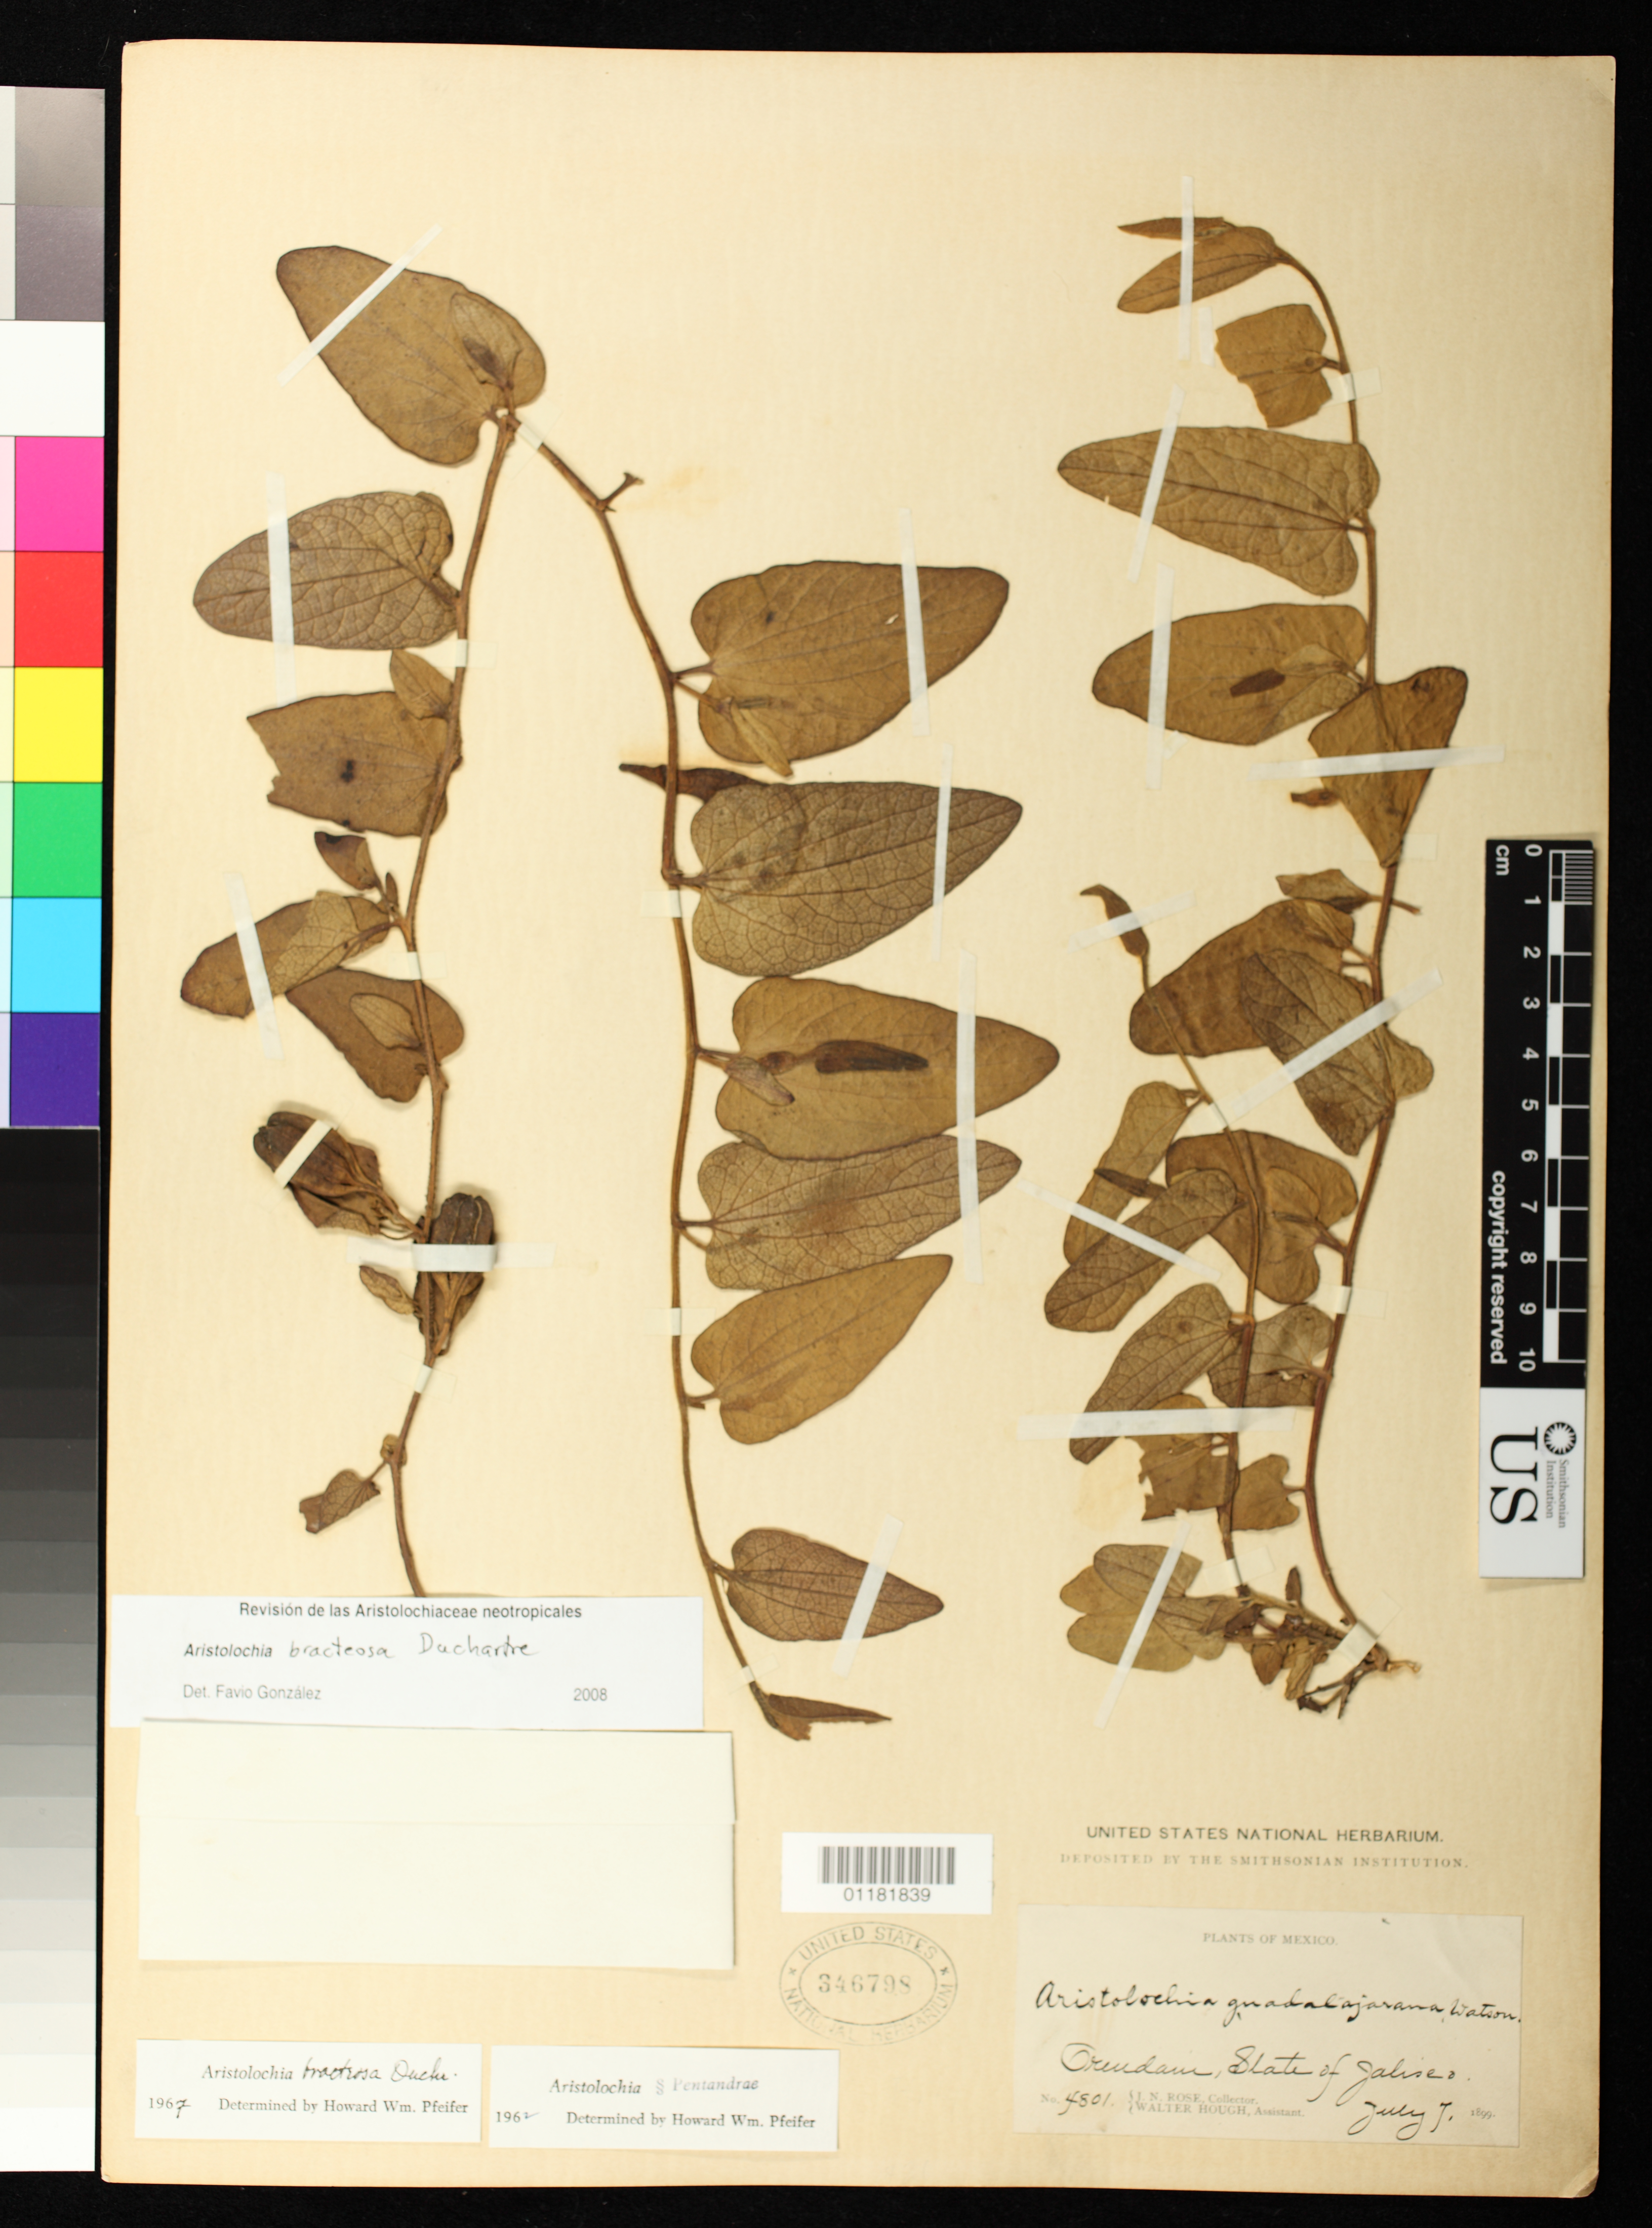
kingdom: Plantae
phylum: Tracheophyta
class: Magnoliopsida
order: Piperales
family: Aristolochiaceae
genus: Aristolochia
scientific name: Aristolochia bracteosa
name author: Duch.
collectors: J. N. Rose & W. Hough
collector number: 4801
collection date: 1896-07-07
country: Mexico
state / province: Jalisco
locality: Treudavi(Sp.?)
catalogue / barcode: US 346798